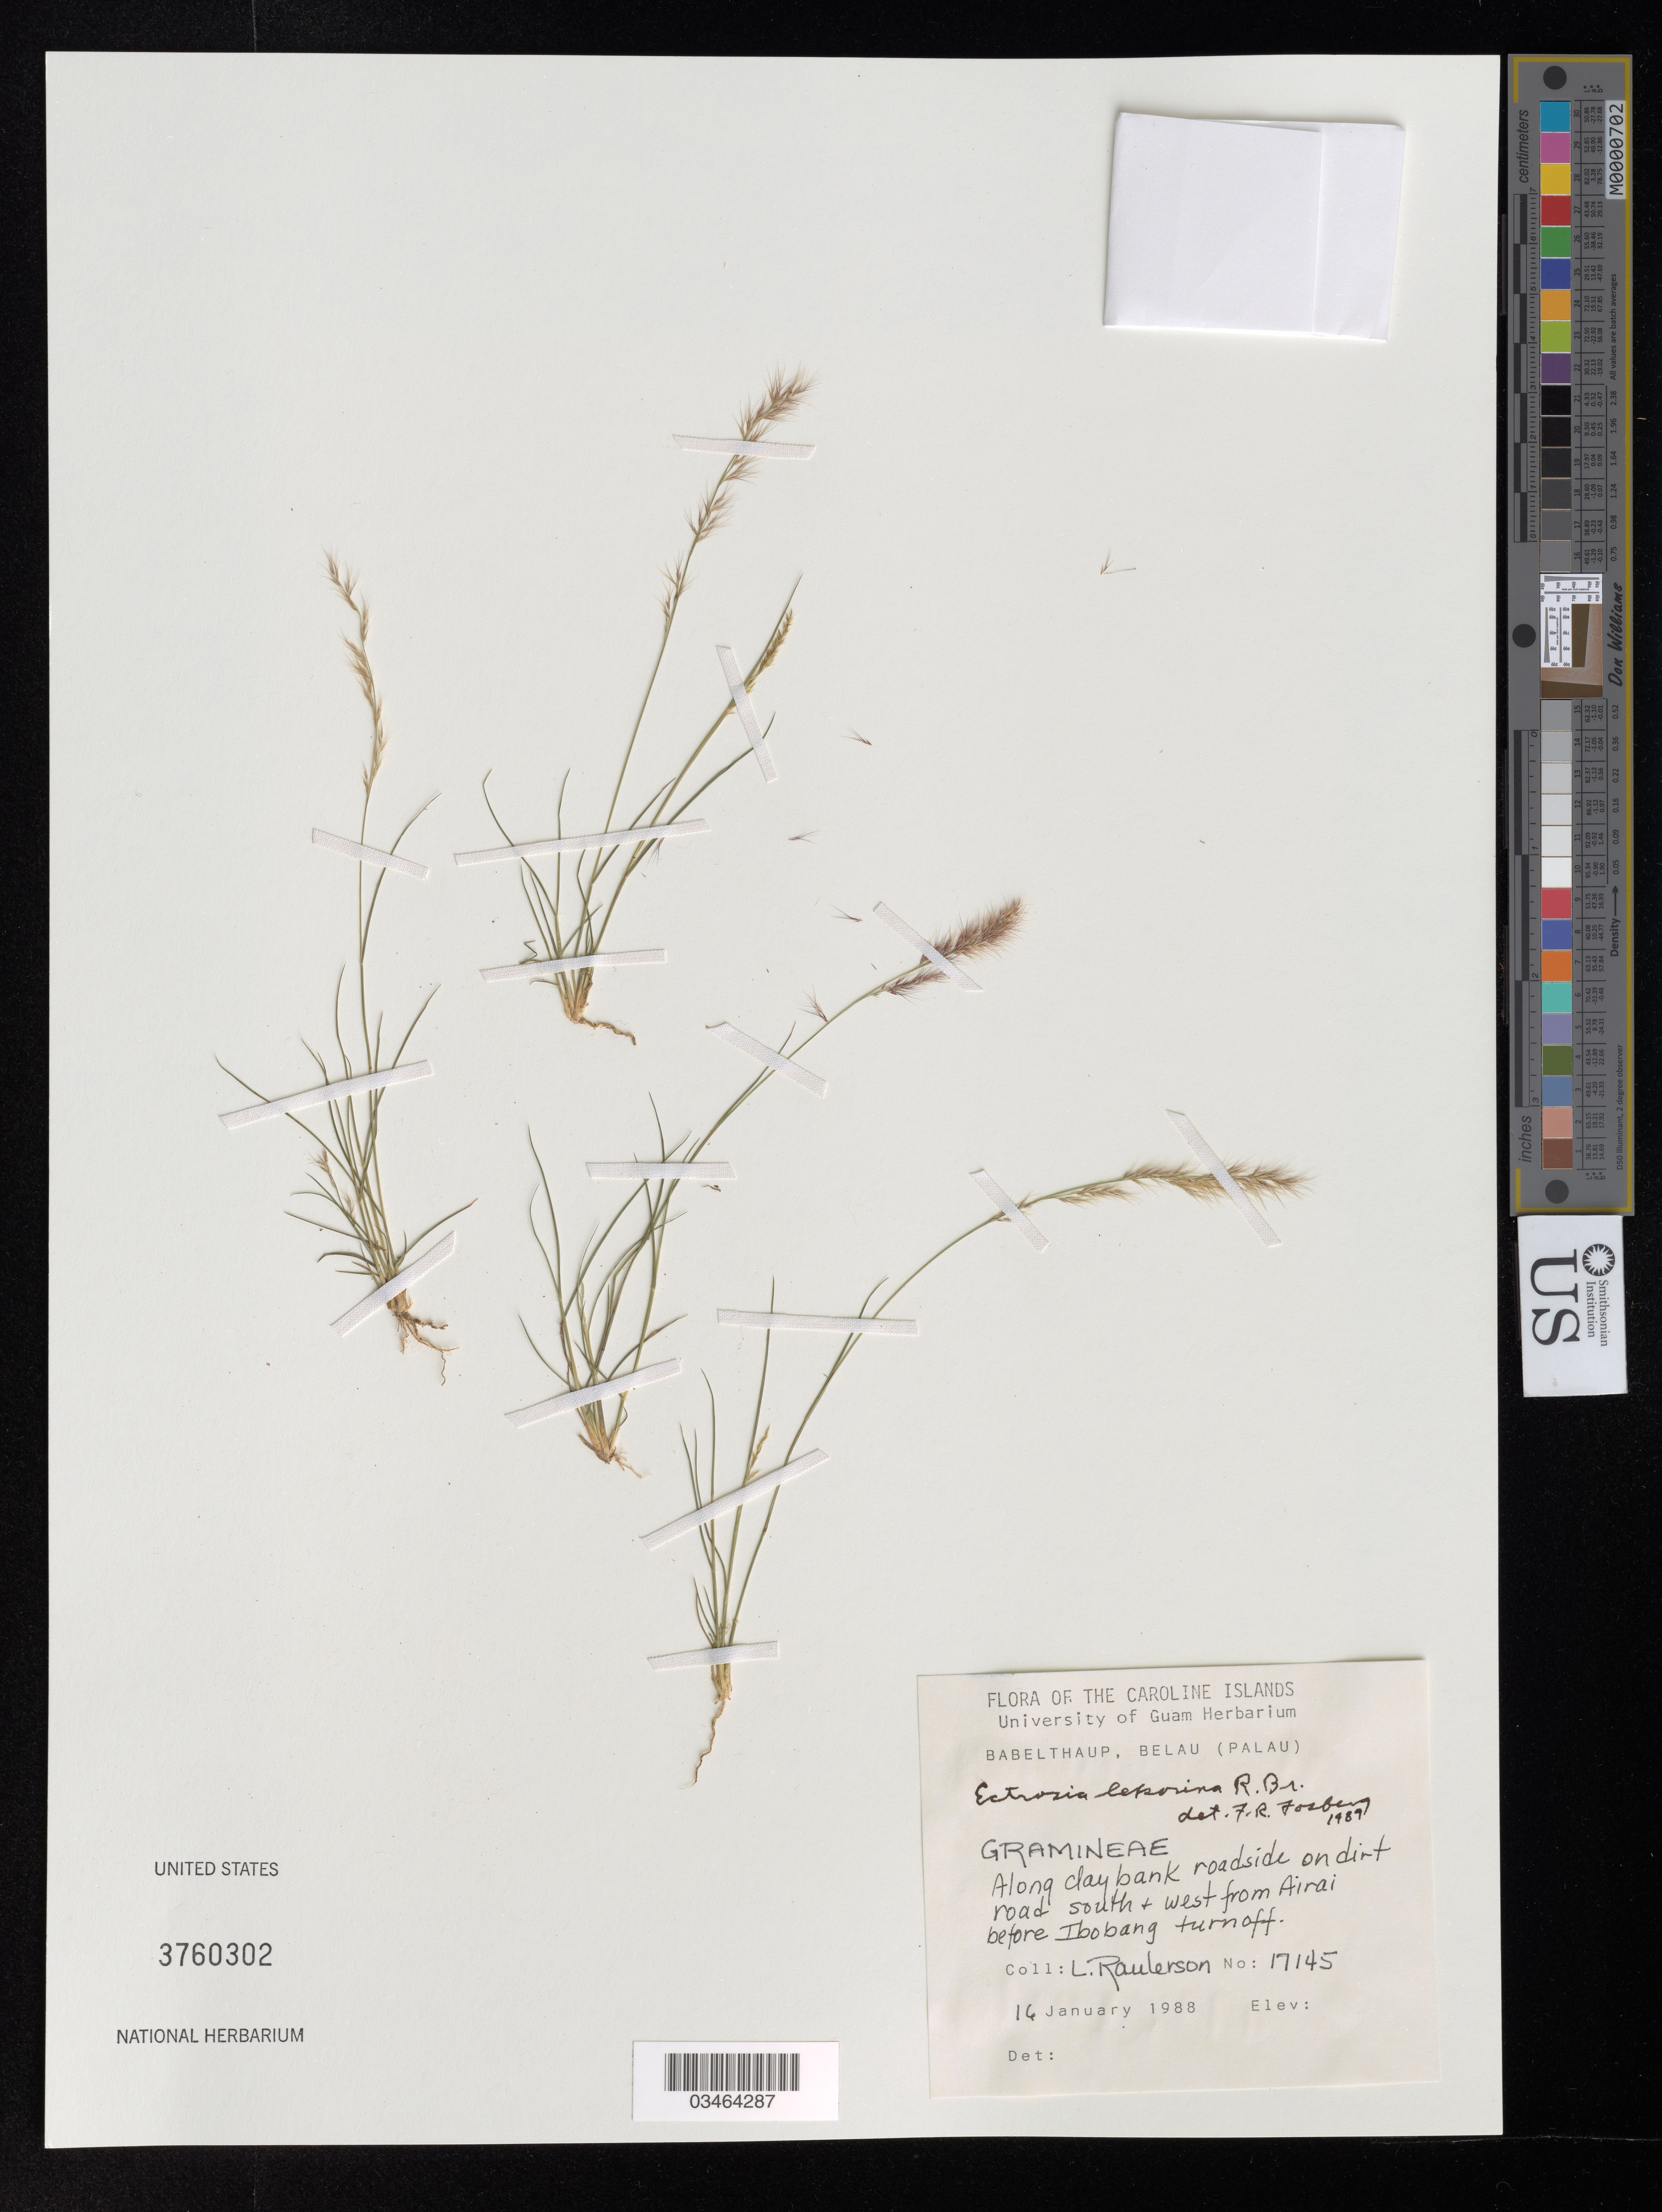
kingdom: Plantae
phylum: Tracheophyta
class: Liliopsida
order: Poales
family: Poaceae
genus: Ectrosia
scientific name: Ectrosia leporina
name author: R. Br.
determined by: Fosberg, F. R.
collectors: L. Raulerson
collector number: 17145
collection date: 1988-01-16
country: Belau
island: Babeldaob [Babelthuap]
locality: The Caroline Islands. Babelthaup, Belau (Palau). Along clay bank roadside on dirt road south + west from Airai before Ibobang turnoff.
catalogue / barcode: US 3760302